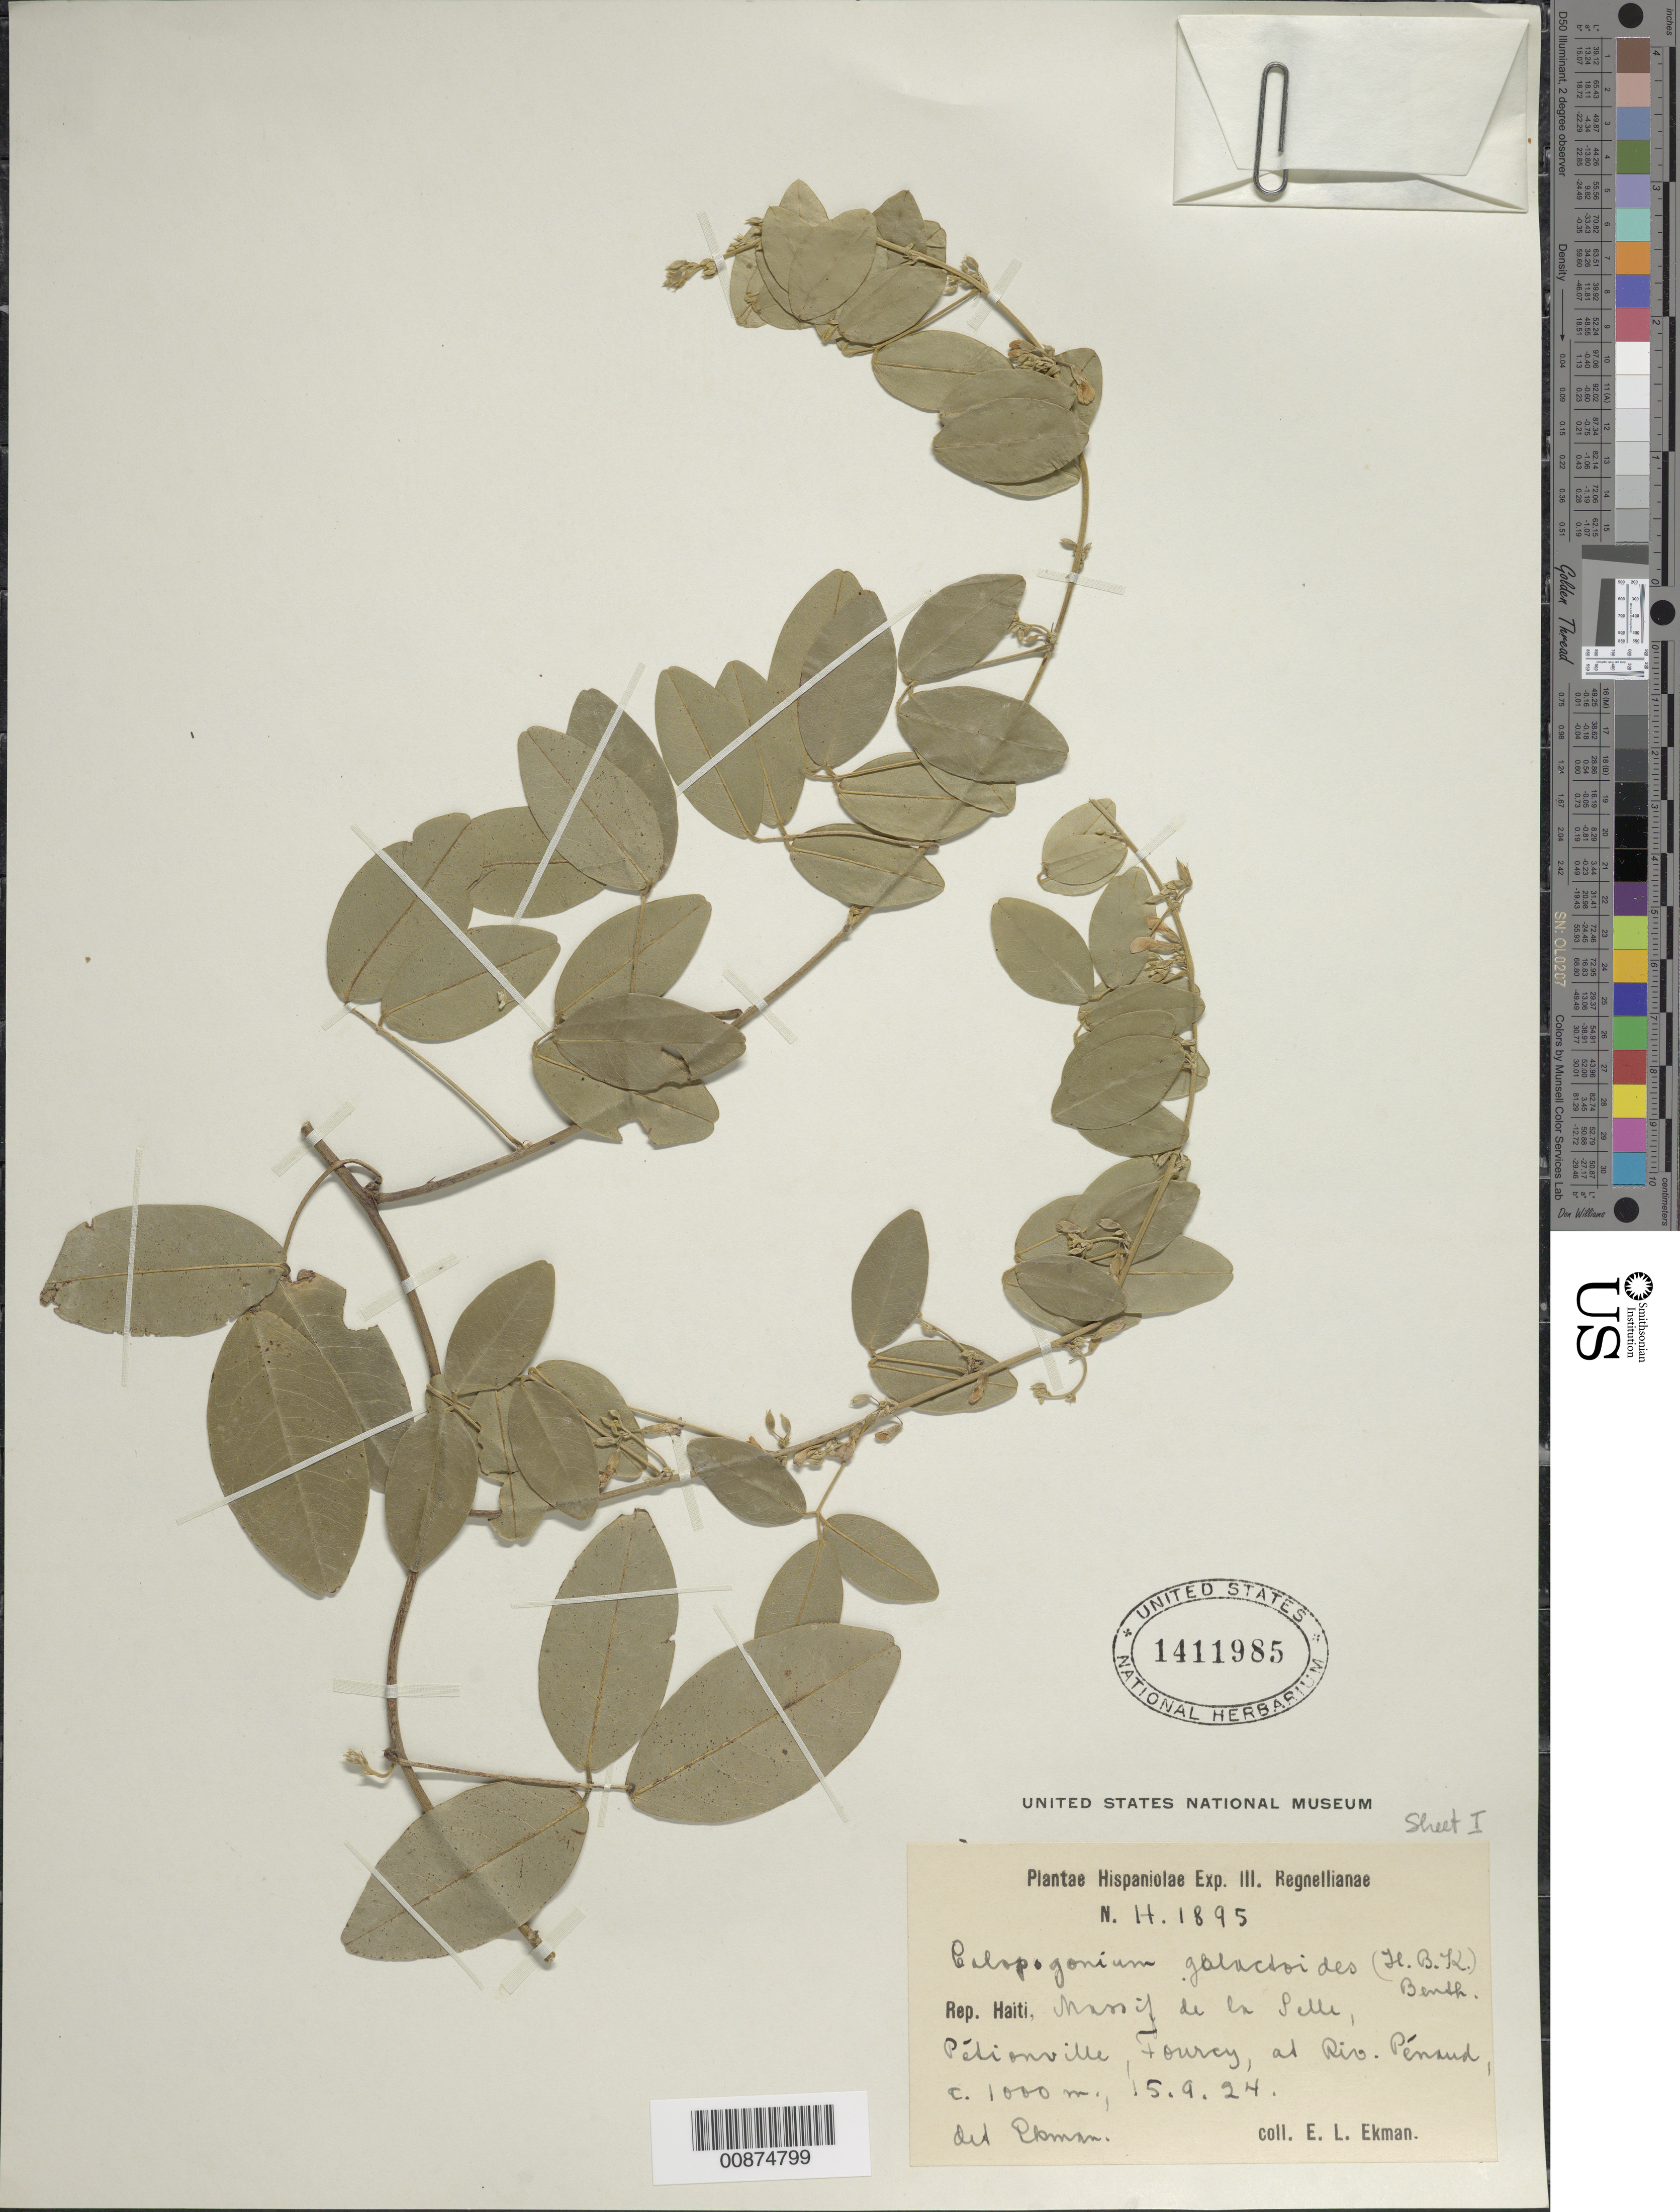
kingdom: Plantae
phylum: Tracheophyta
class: Magnoliopsida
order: Fabales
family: Fabaceae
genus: Calopogonium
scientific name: Calopogonium galactioides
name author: (Kunth) Hemsl.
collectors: E. L. Ekman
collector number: H 1895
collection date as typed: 15 Sep 1924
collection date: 1924-09-15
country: Haiti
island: Hispaniola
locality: Massif de la Selle, Pétionville, Fourcy, at Riv. Pénaud.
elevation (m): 1000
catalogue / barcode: US 1411985